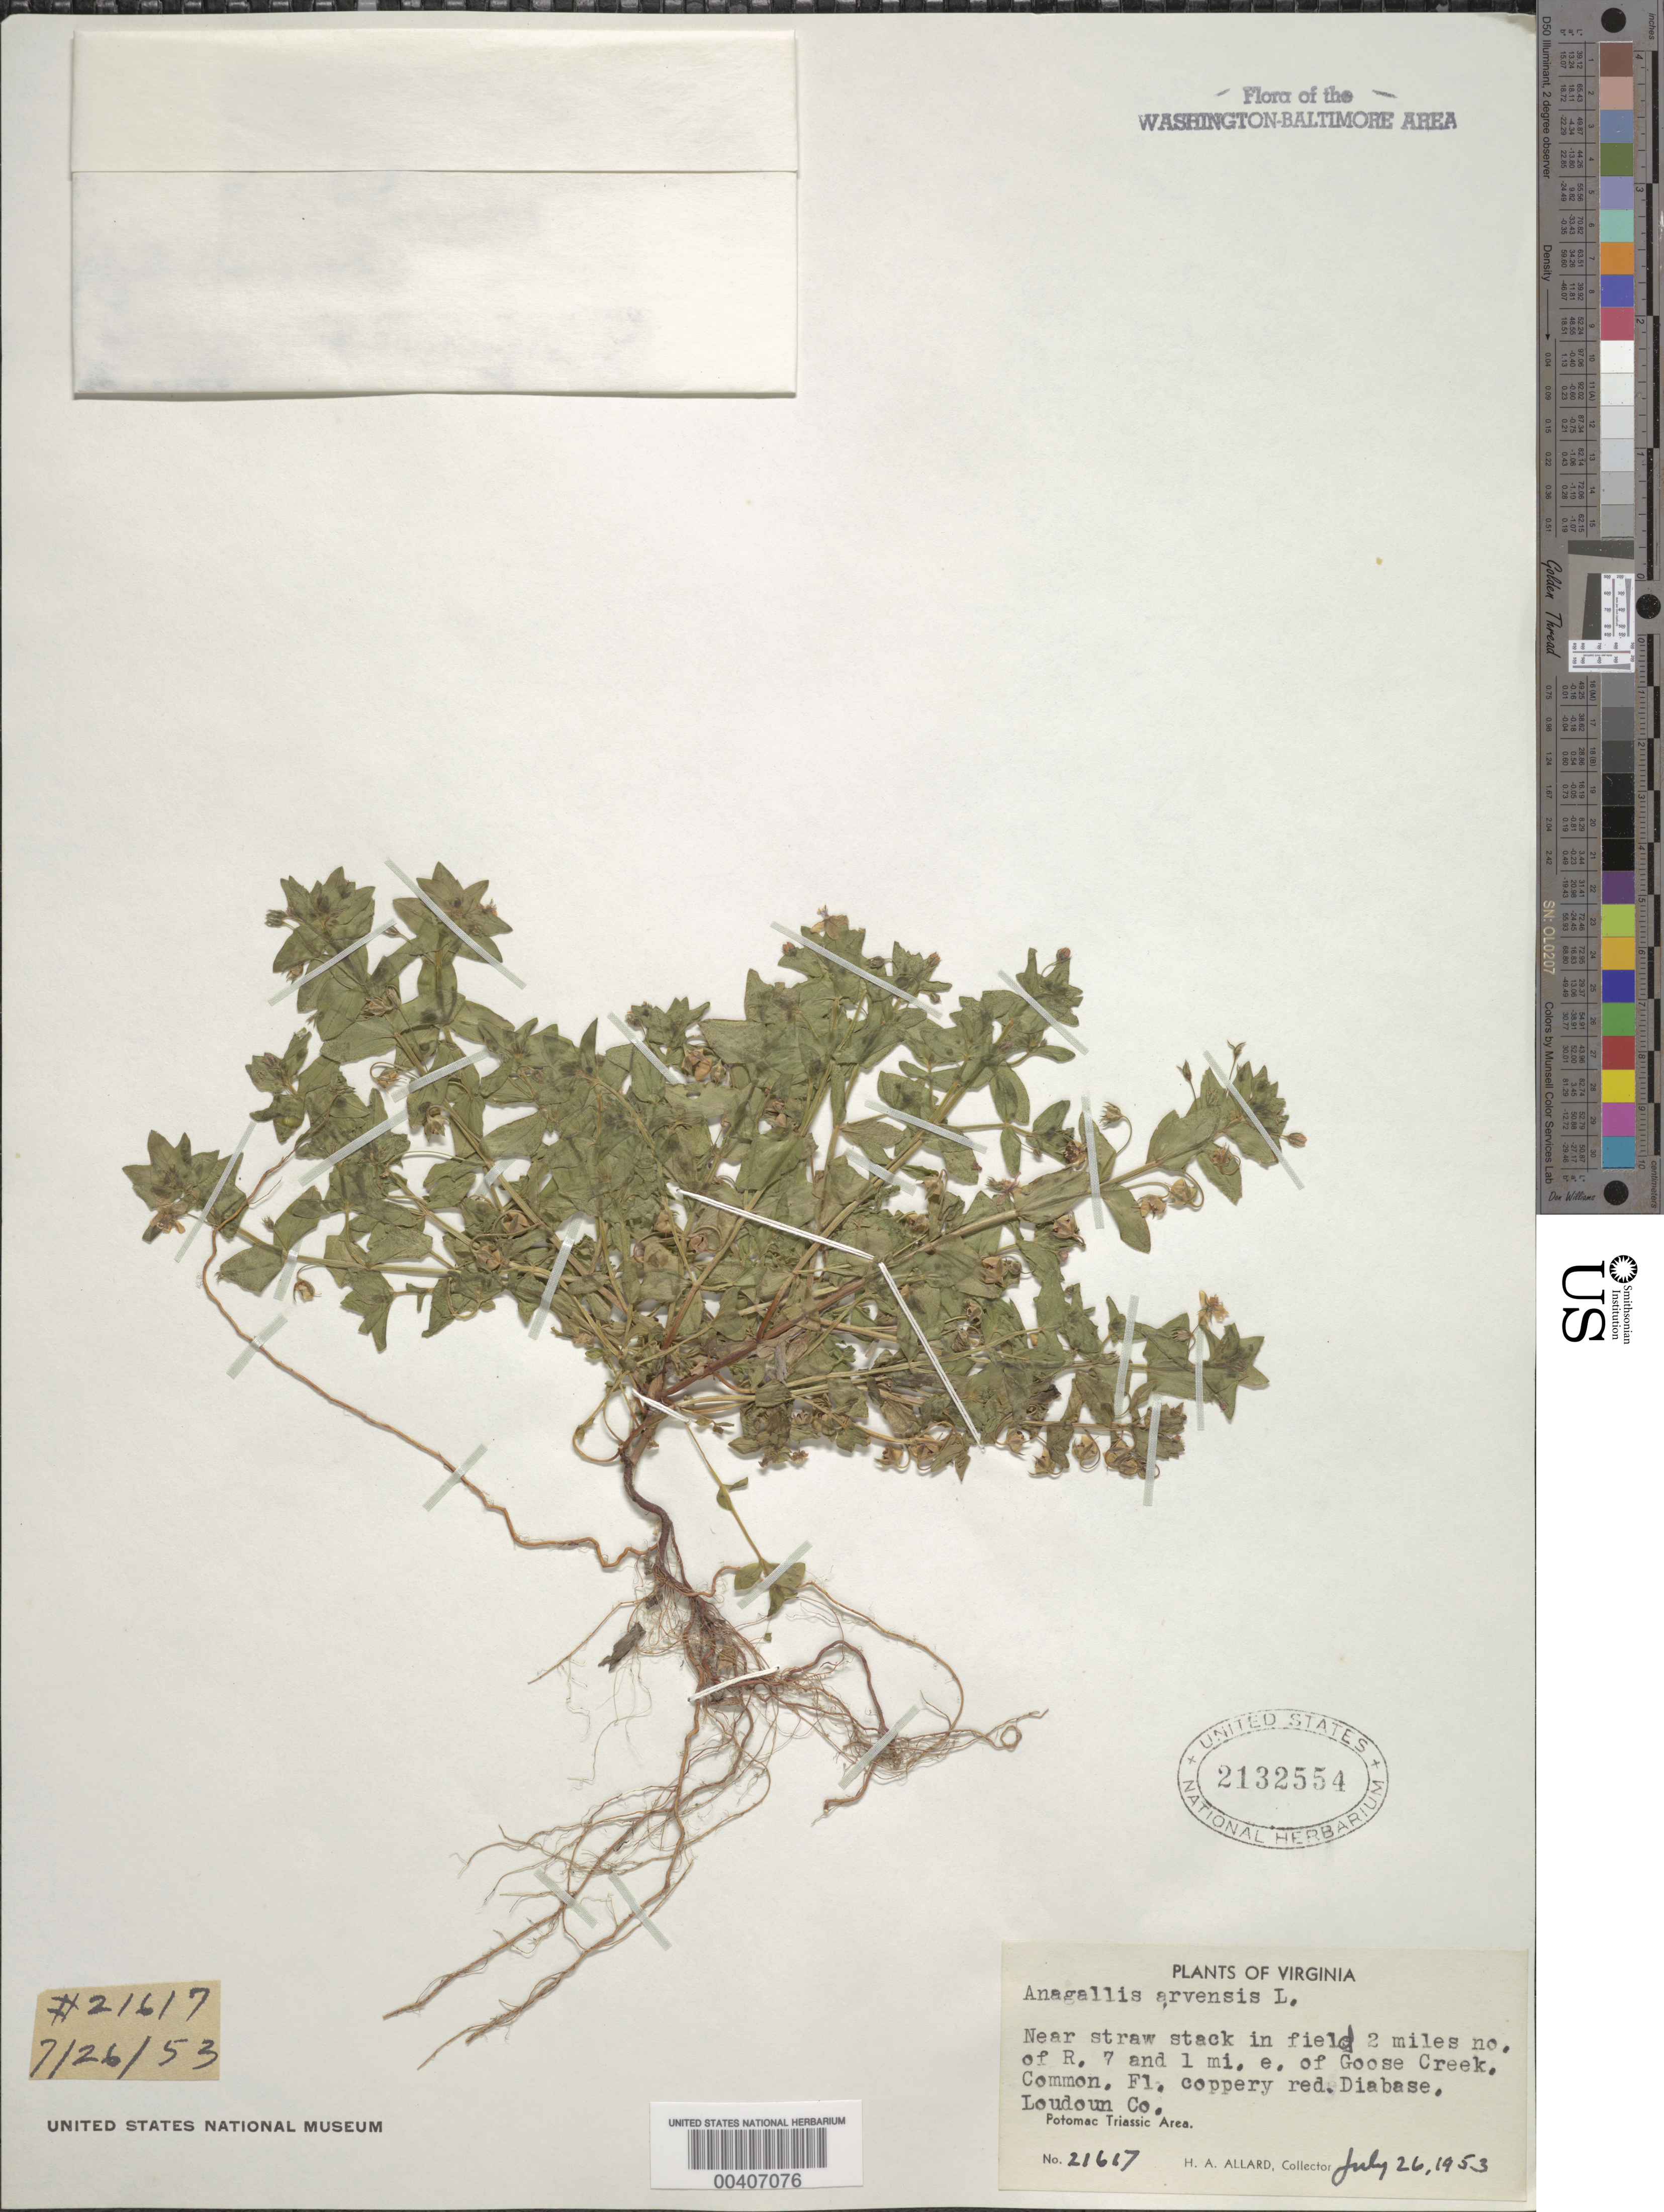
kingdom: Plantae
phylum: Tracheophyta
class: Magnoliopsida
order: Ericales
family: Primulaceae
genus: Anagallis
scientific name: Anagallis arvensis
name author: L.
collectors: H. A. Allard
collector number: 21617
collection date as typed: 26 Jul 1953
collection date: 1953-07-26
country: United States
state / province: Virginia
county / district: Loudoun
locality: North of Route 7 and east of Goose Creek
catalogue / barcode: US 2132554